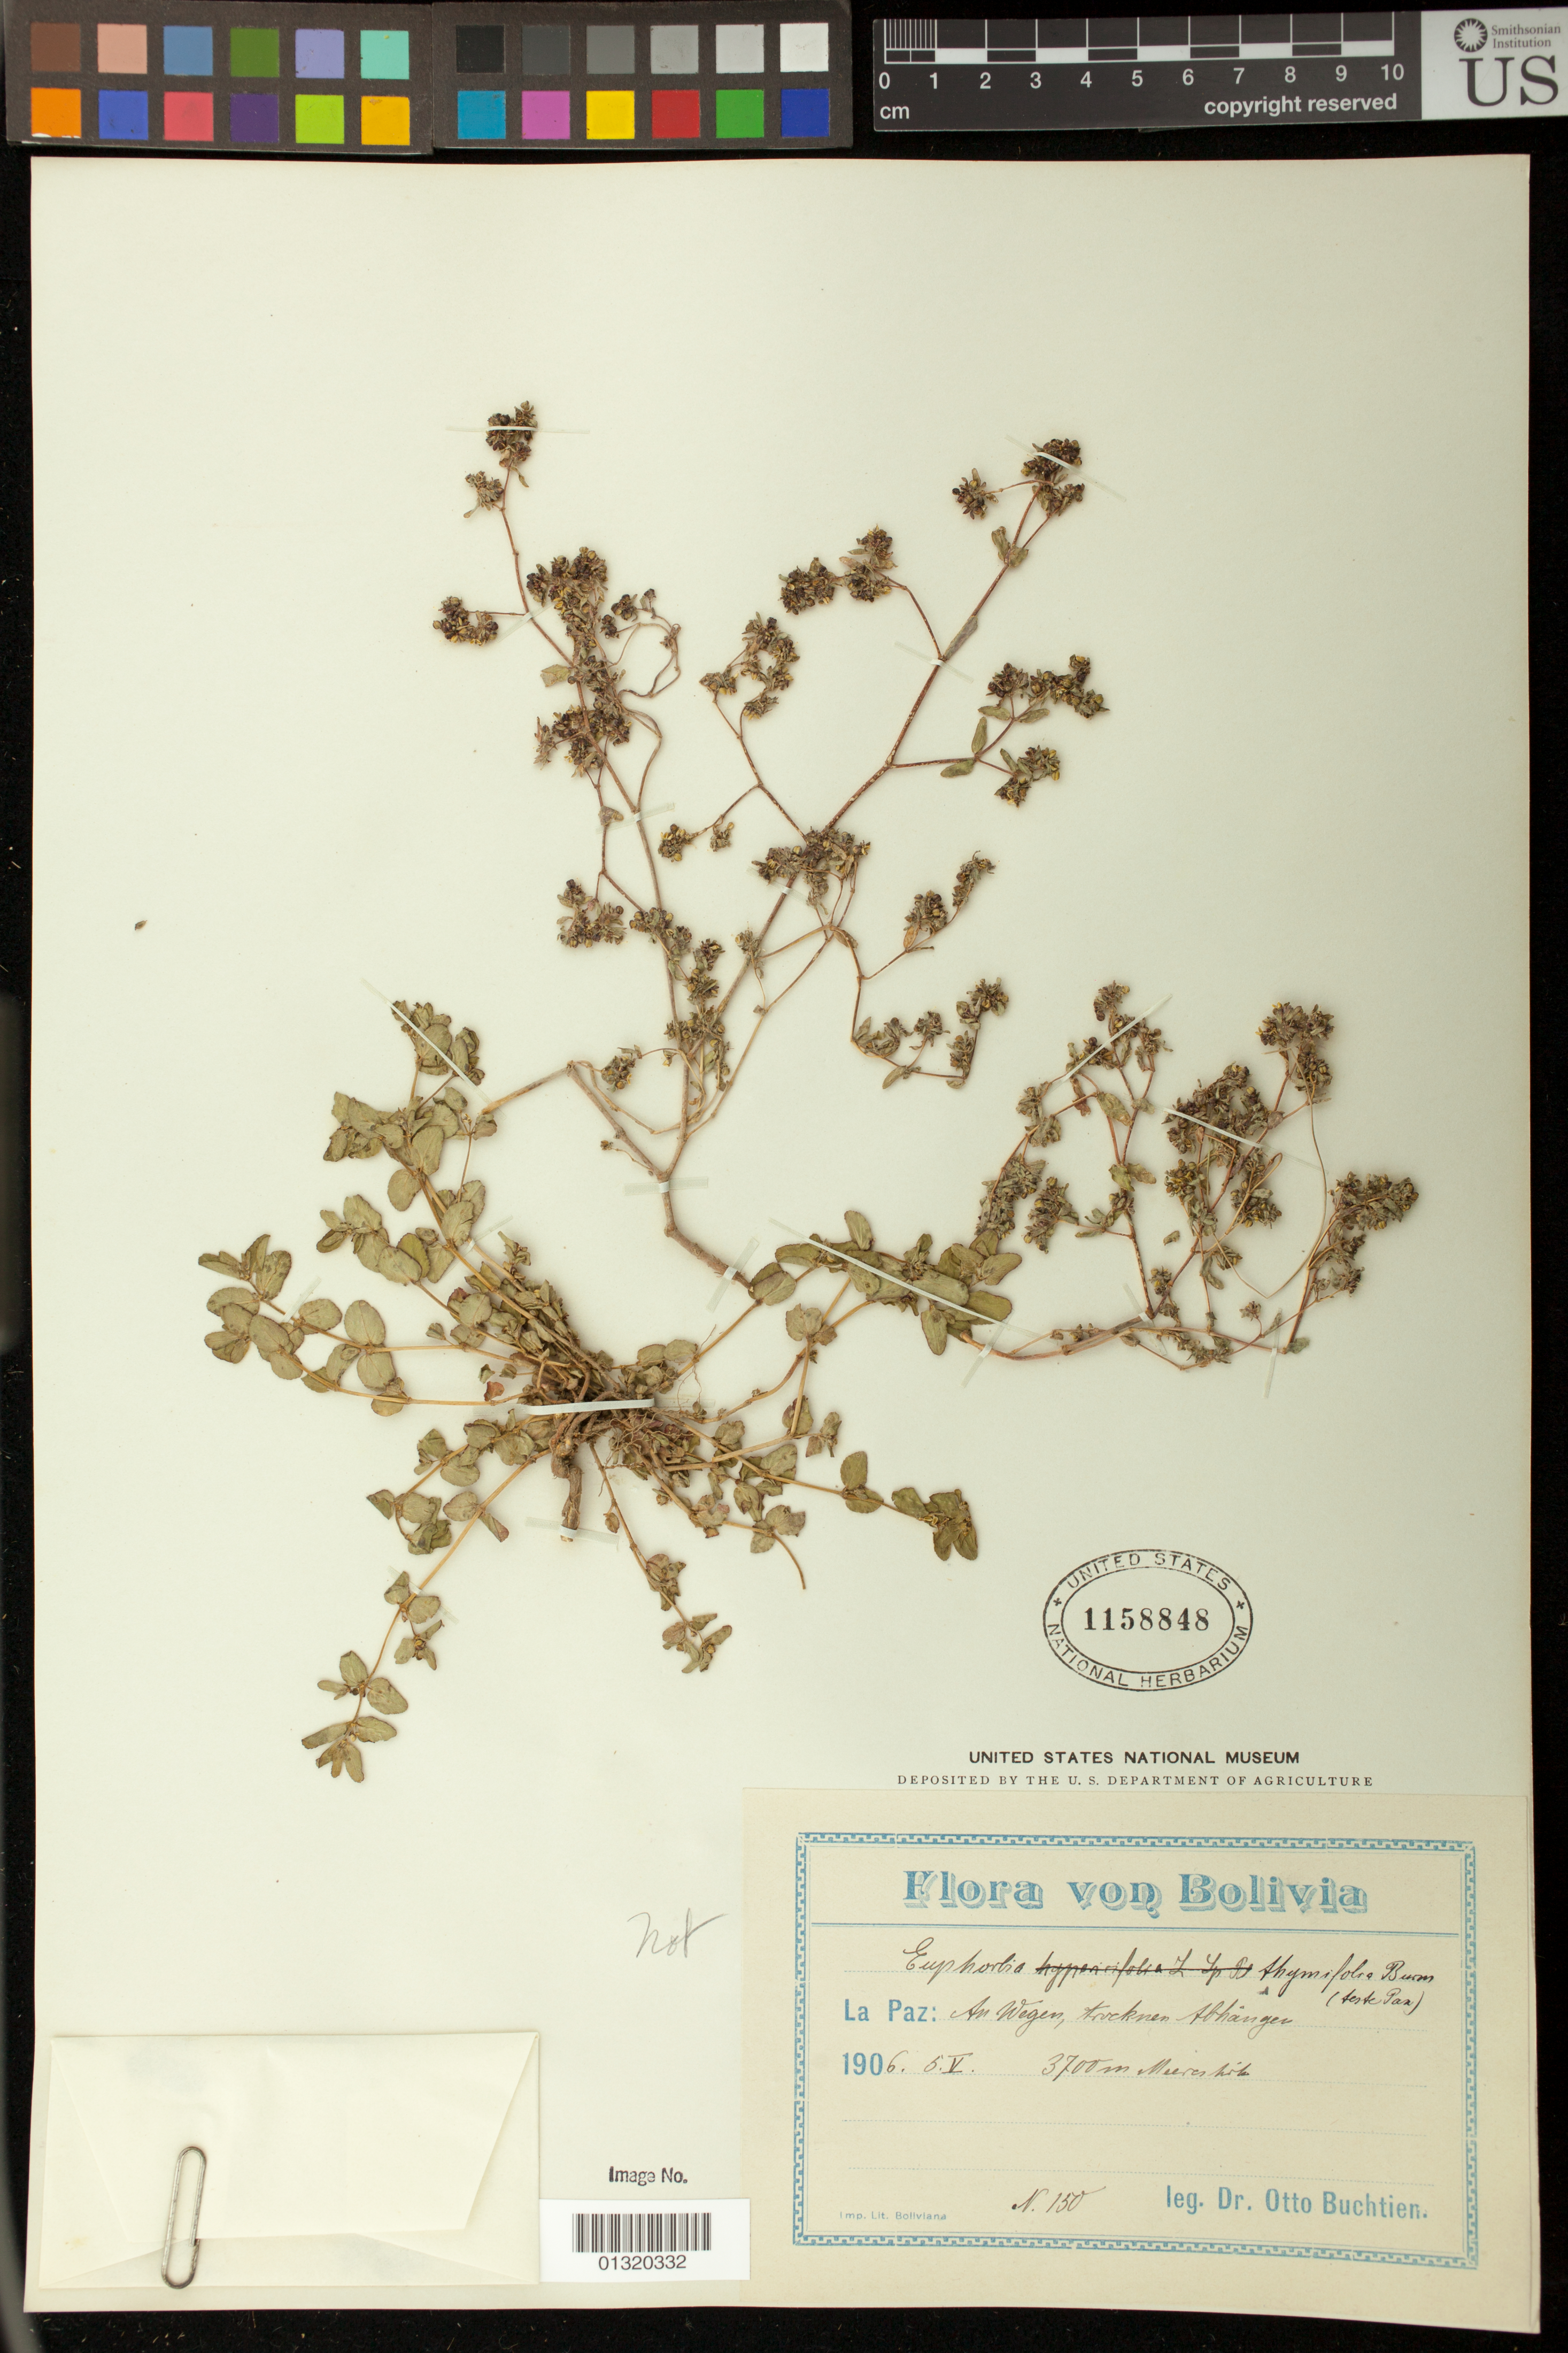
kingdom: Plantae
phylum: Tracheophyta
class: Magnoliopsida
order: Malpighiales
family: Euphorbiaceae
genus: Euphorbia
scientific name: Euphorbia lorentzii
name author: Müll. Arg.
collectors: O. Buchtien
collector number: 150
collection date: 1906-05-05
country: Bolivia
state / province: La Paz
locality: La Paz; Mures hile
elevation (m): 3700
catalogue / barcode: US 1158848